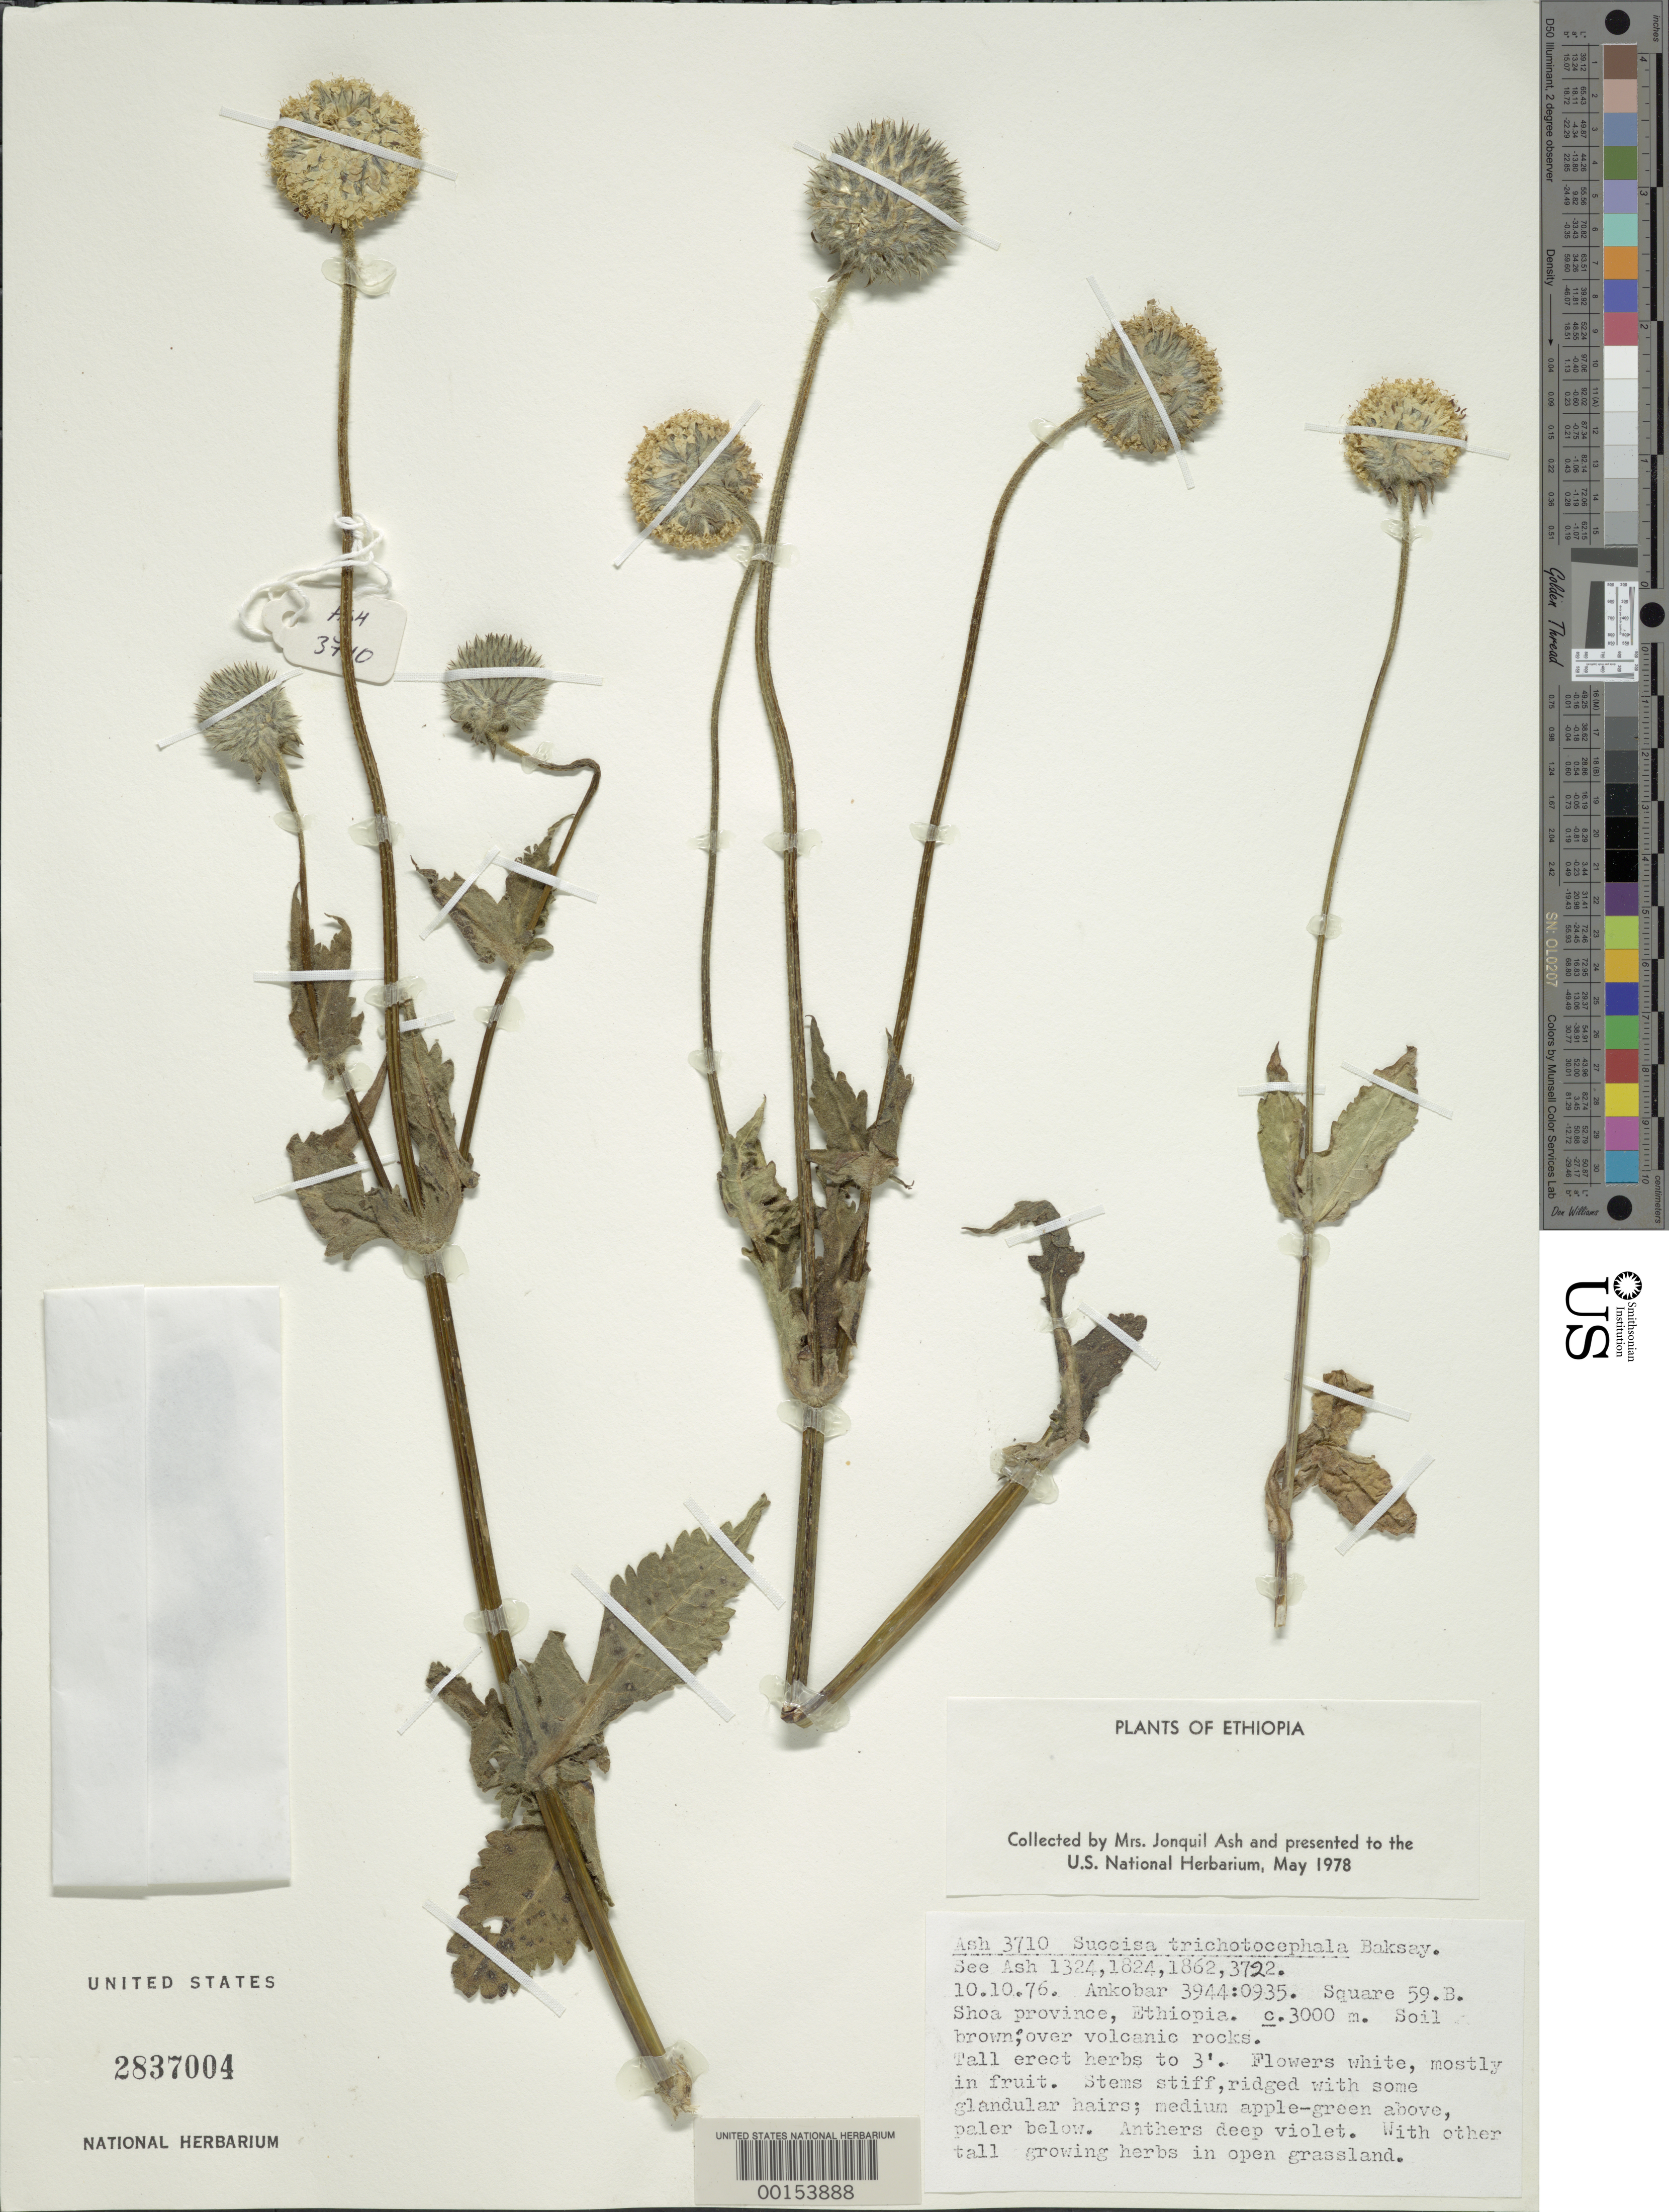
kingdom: Plantae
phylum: Tracheophyta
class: Magnoliopsida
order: Dipsacales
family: Caprifoliaceae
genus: Succisa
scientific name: Succisa trichotocephala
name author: Baksay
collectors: J. Ash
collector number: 3710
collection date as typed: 10 Oct 1976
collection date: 1976-10-10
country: Ethiopia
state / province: Oromiya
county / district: Shewa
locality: Ankobar. [Shoa Province = Shewa Province.]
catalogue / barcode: US 2837004